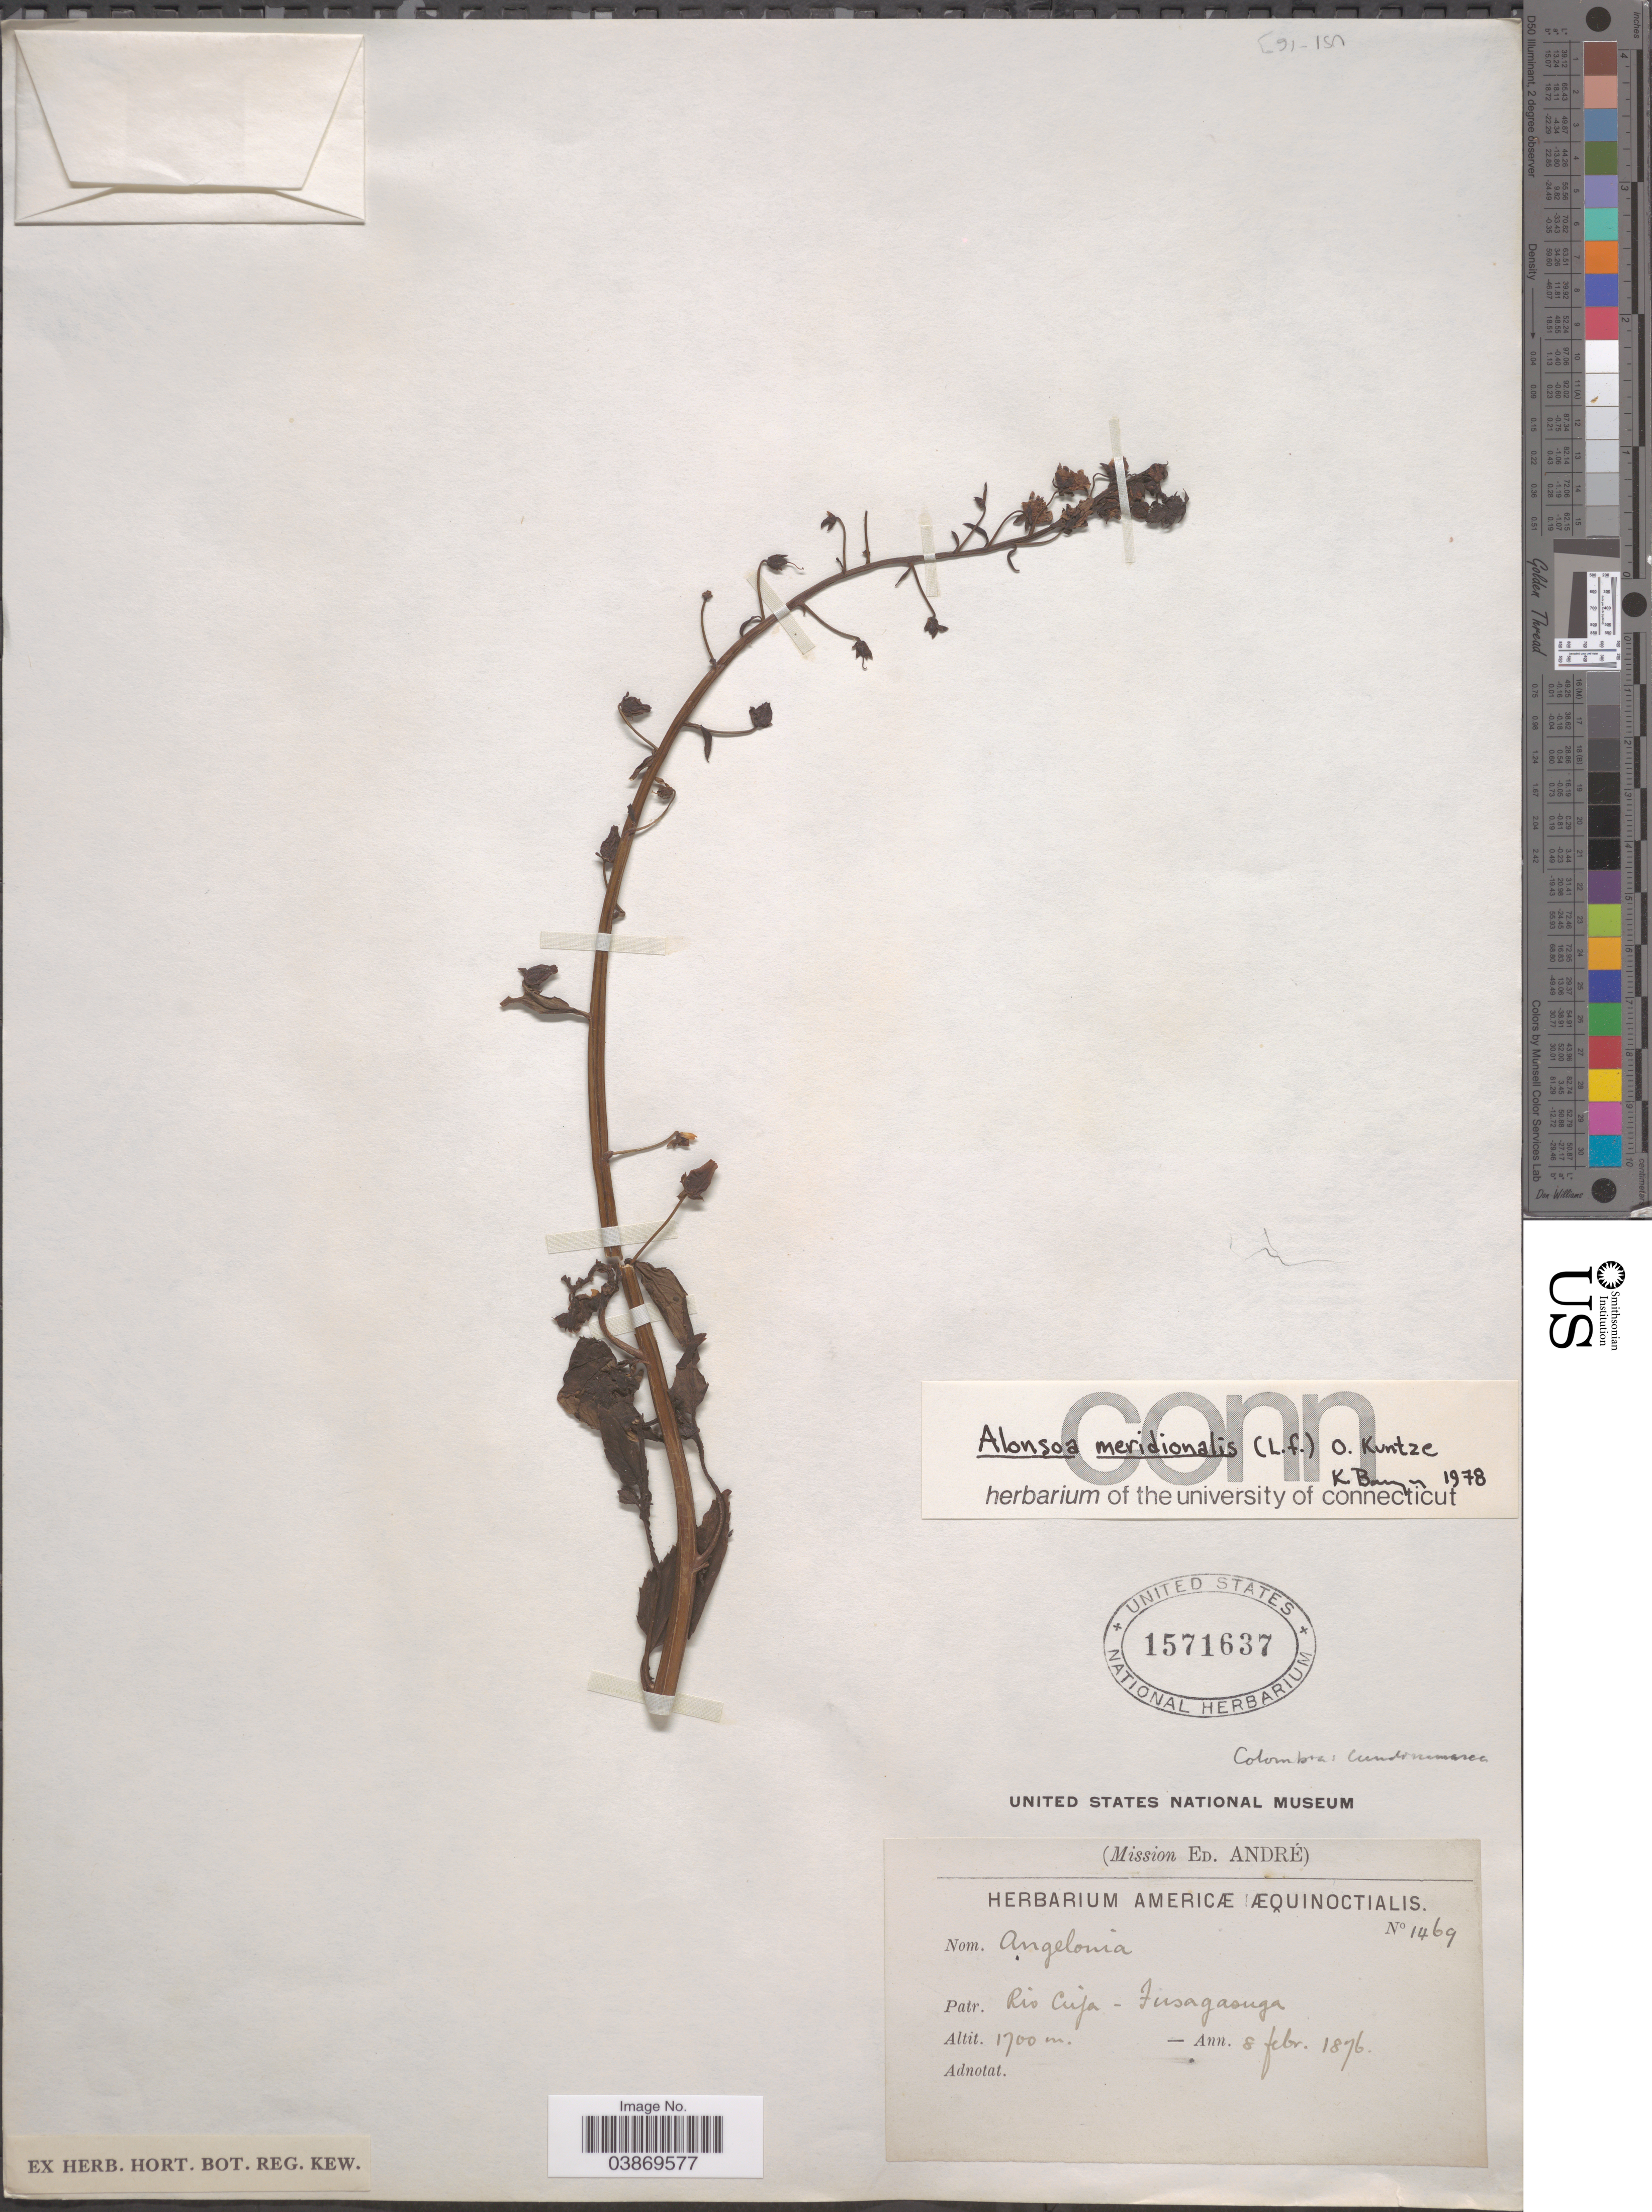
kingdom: Plantae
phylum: Tracheophyta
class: Magnoliopsida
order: Lamiales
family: Scrophulariaceae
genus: Alonsoa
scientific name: Alonsoa meridionalis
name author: (L. f.) Kuntze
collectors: ex herb. Americæ Æquinoctialis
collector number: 1469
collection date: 1876-02-08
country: Colombia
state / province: Cundinamarca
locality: Rio Cuja-Fusagasuga.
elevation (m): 1700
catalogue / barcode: US 1571637